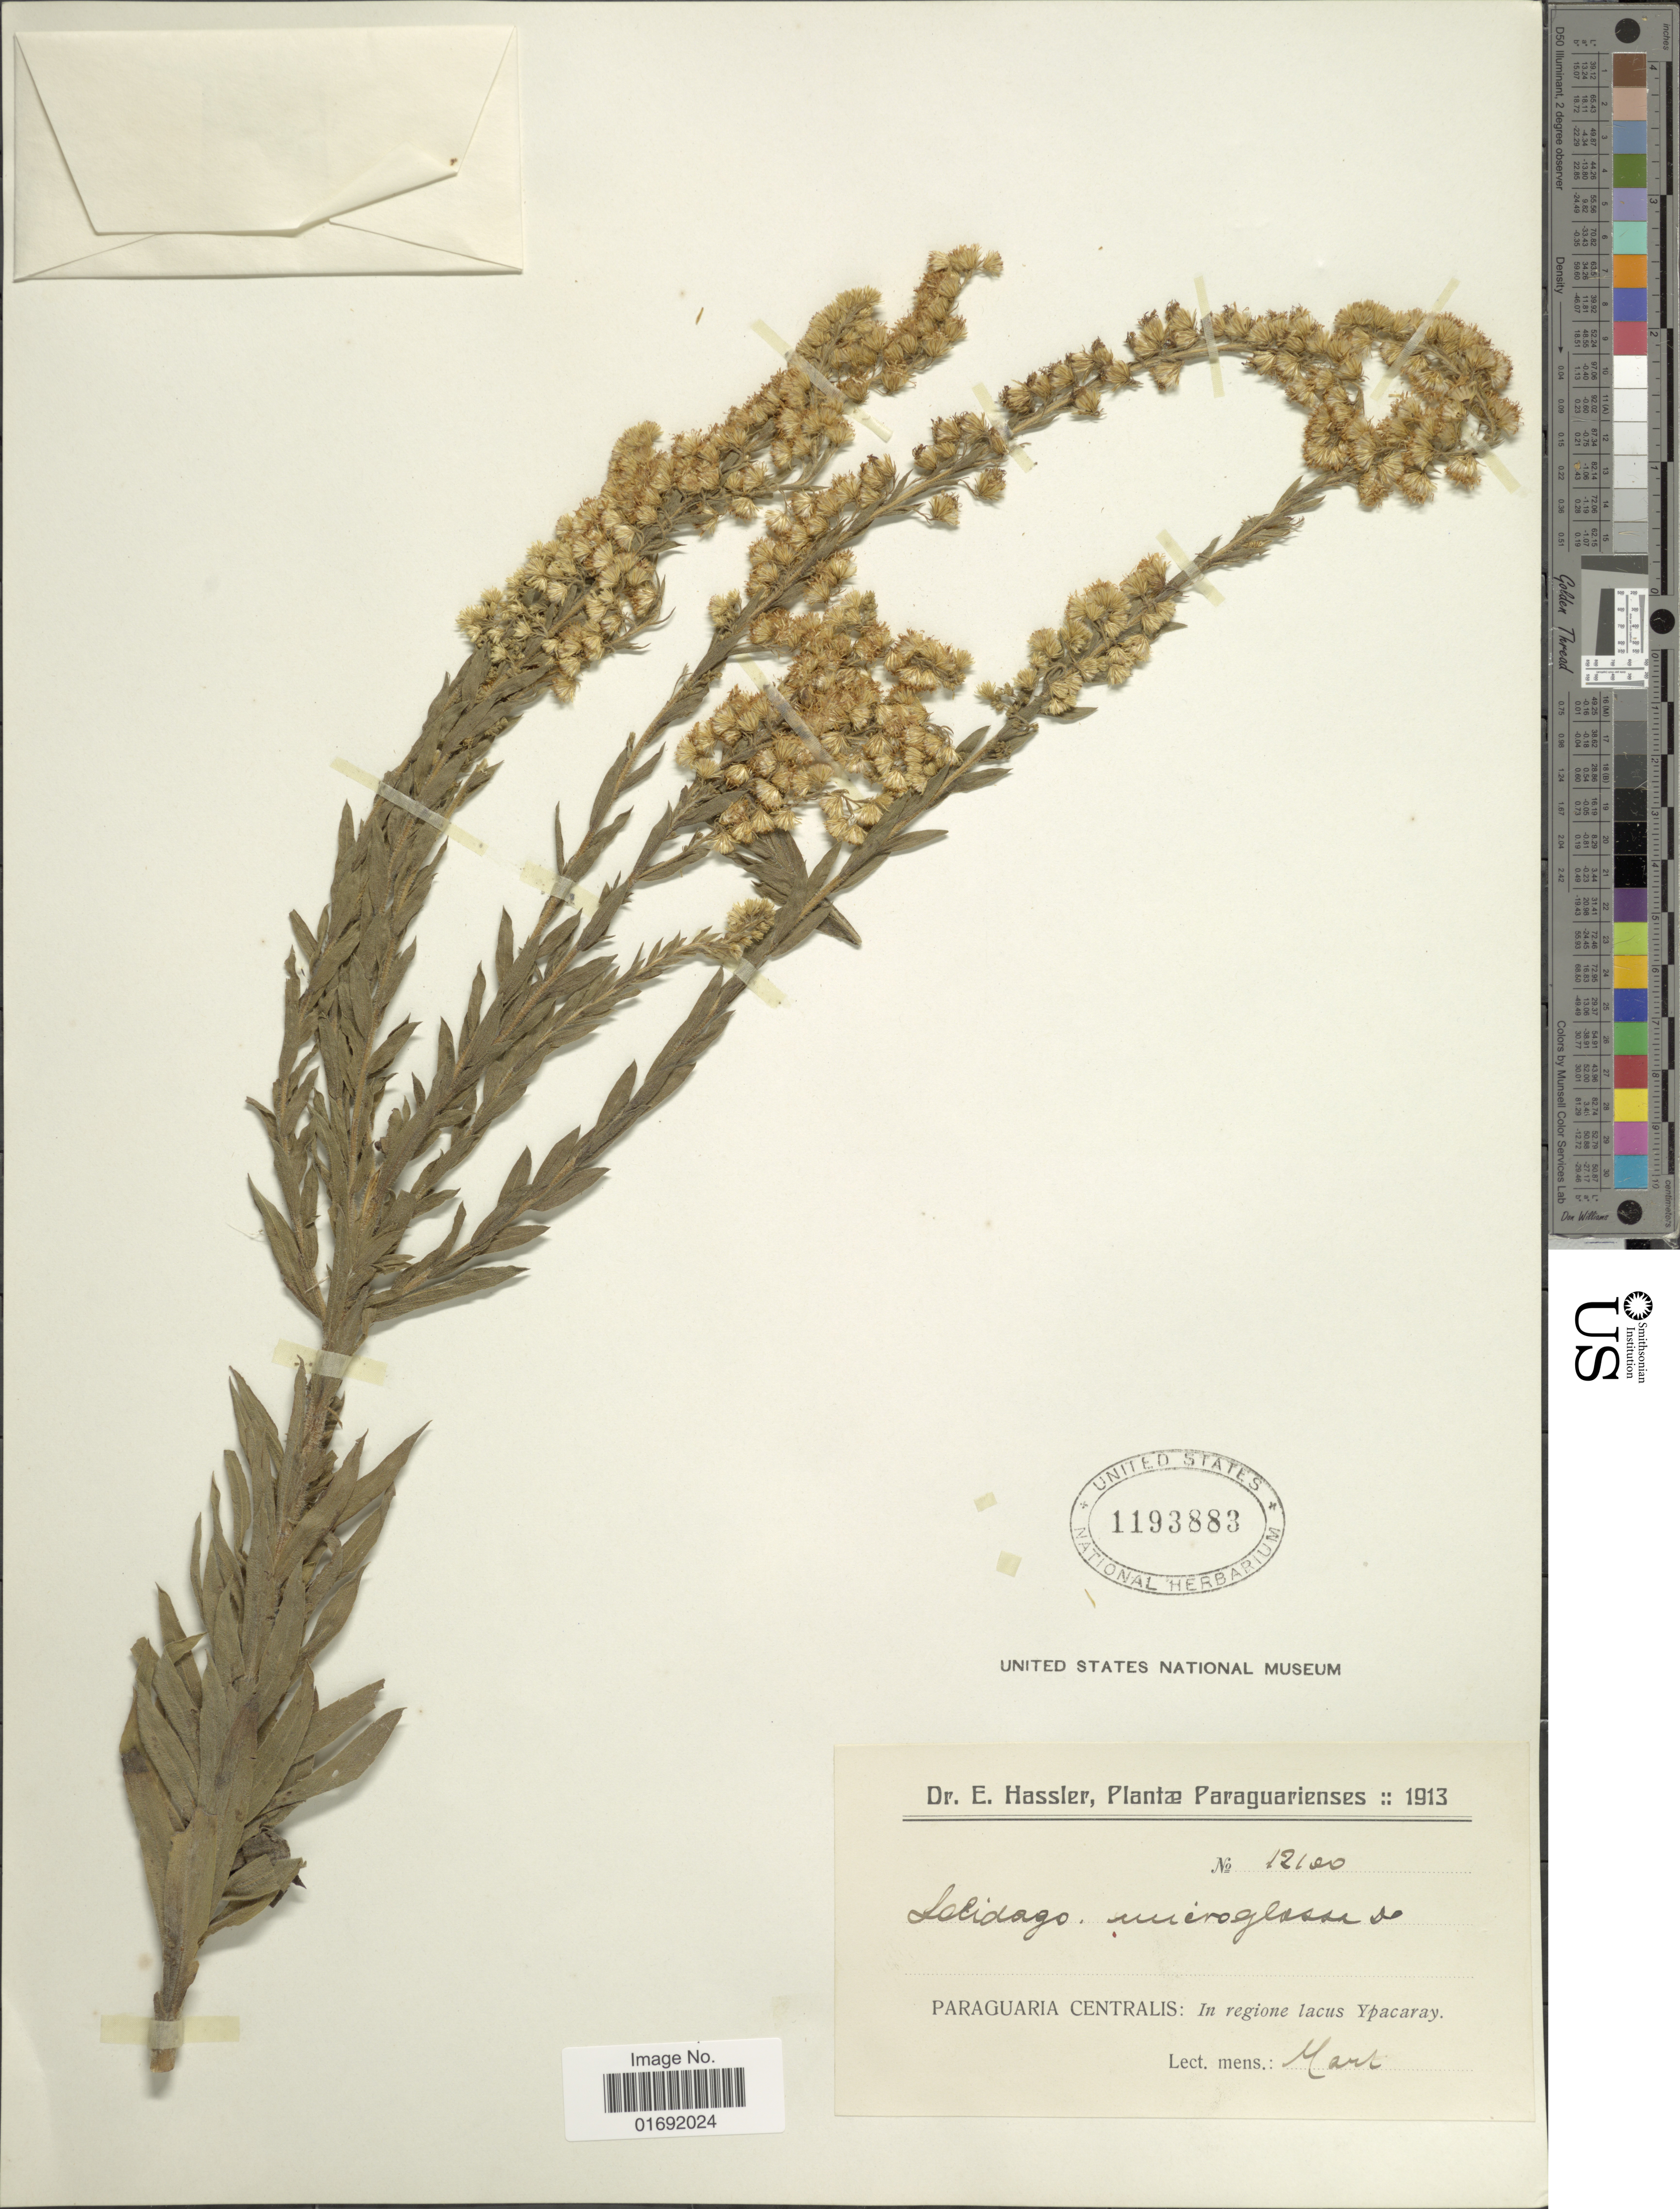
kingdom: Plantae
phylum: Tracheophyta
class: Magnoliopsida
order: Asterales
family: Asteraceae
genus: Solidago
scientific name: Solidago chilensis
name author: Meyen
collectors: E. Hassler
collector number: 12100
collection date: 1913-03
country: Paraguay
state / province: Paraguari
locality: Paraguaria Centralis, Ypacaray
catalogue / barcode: US 1193883